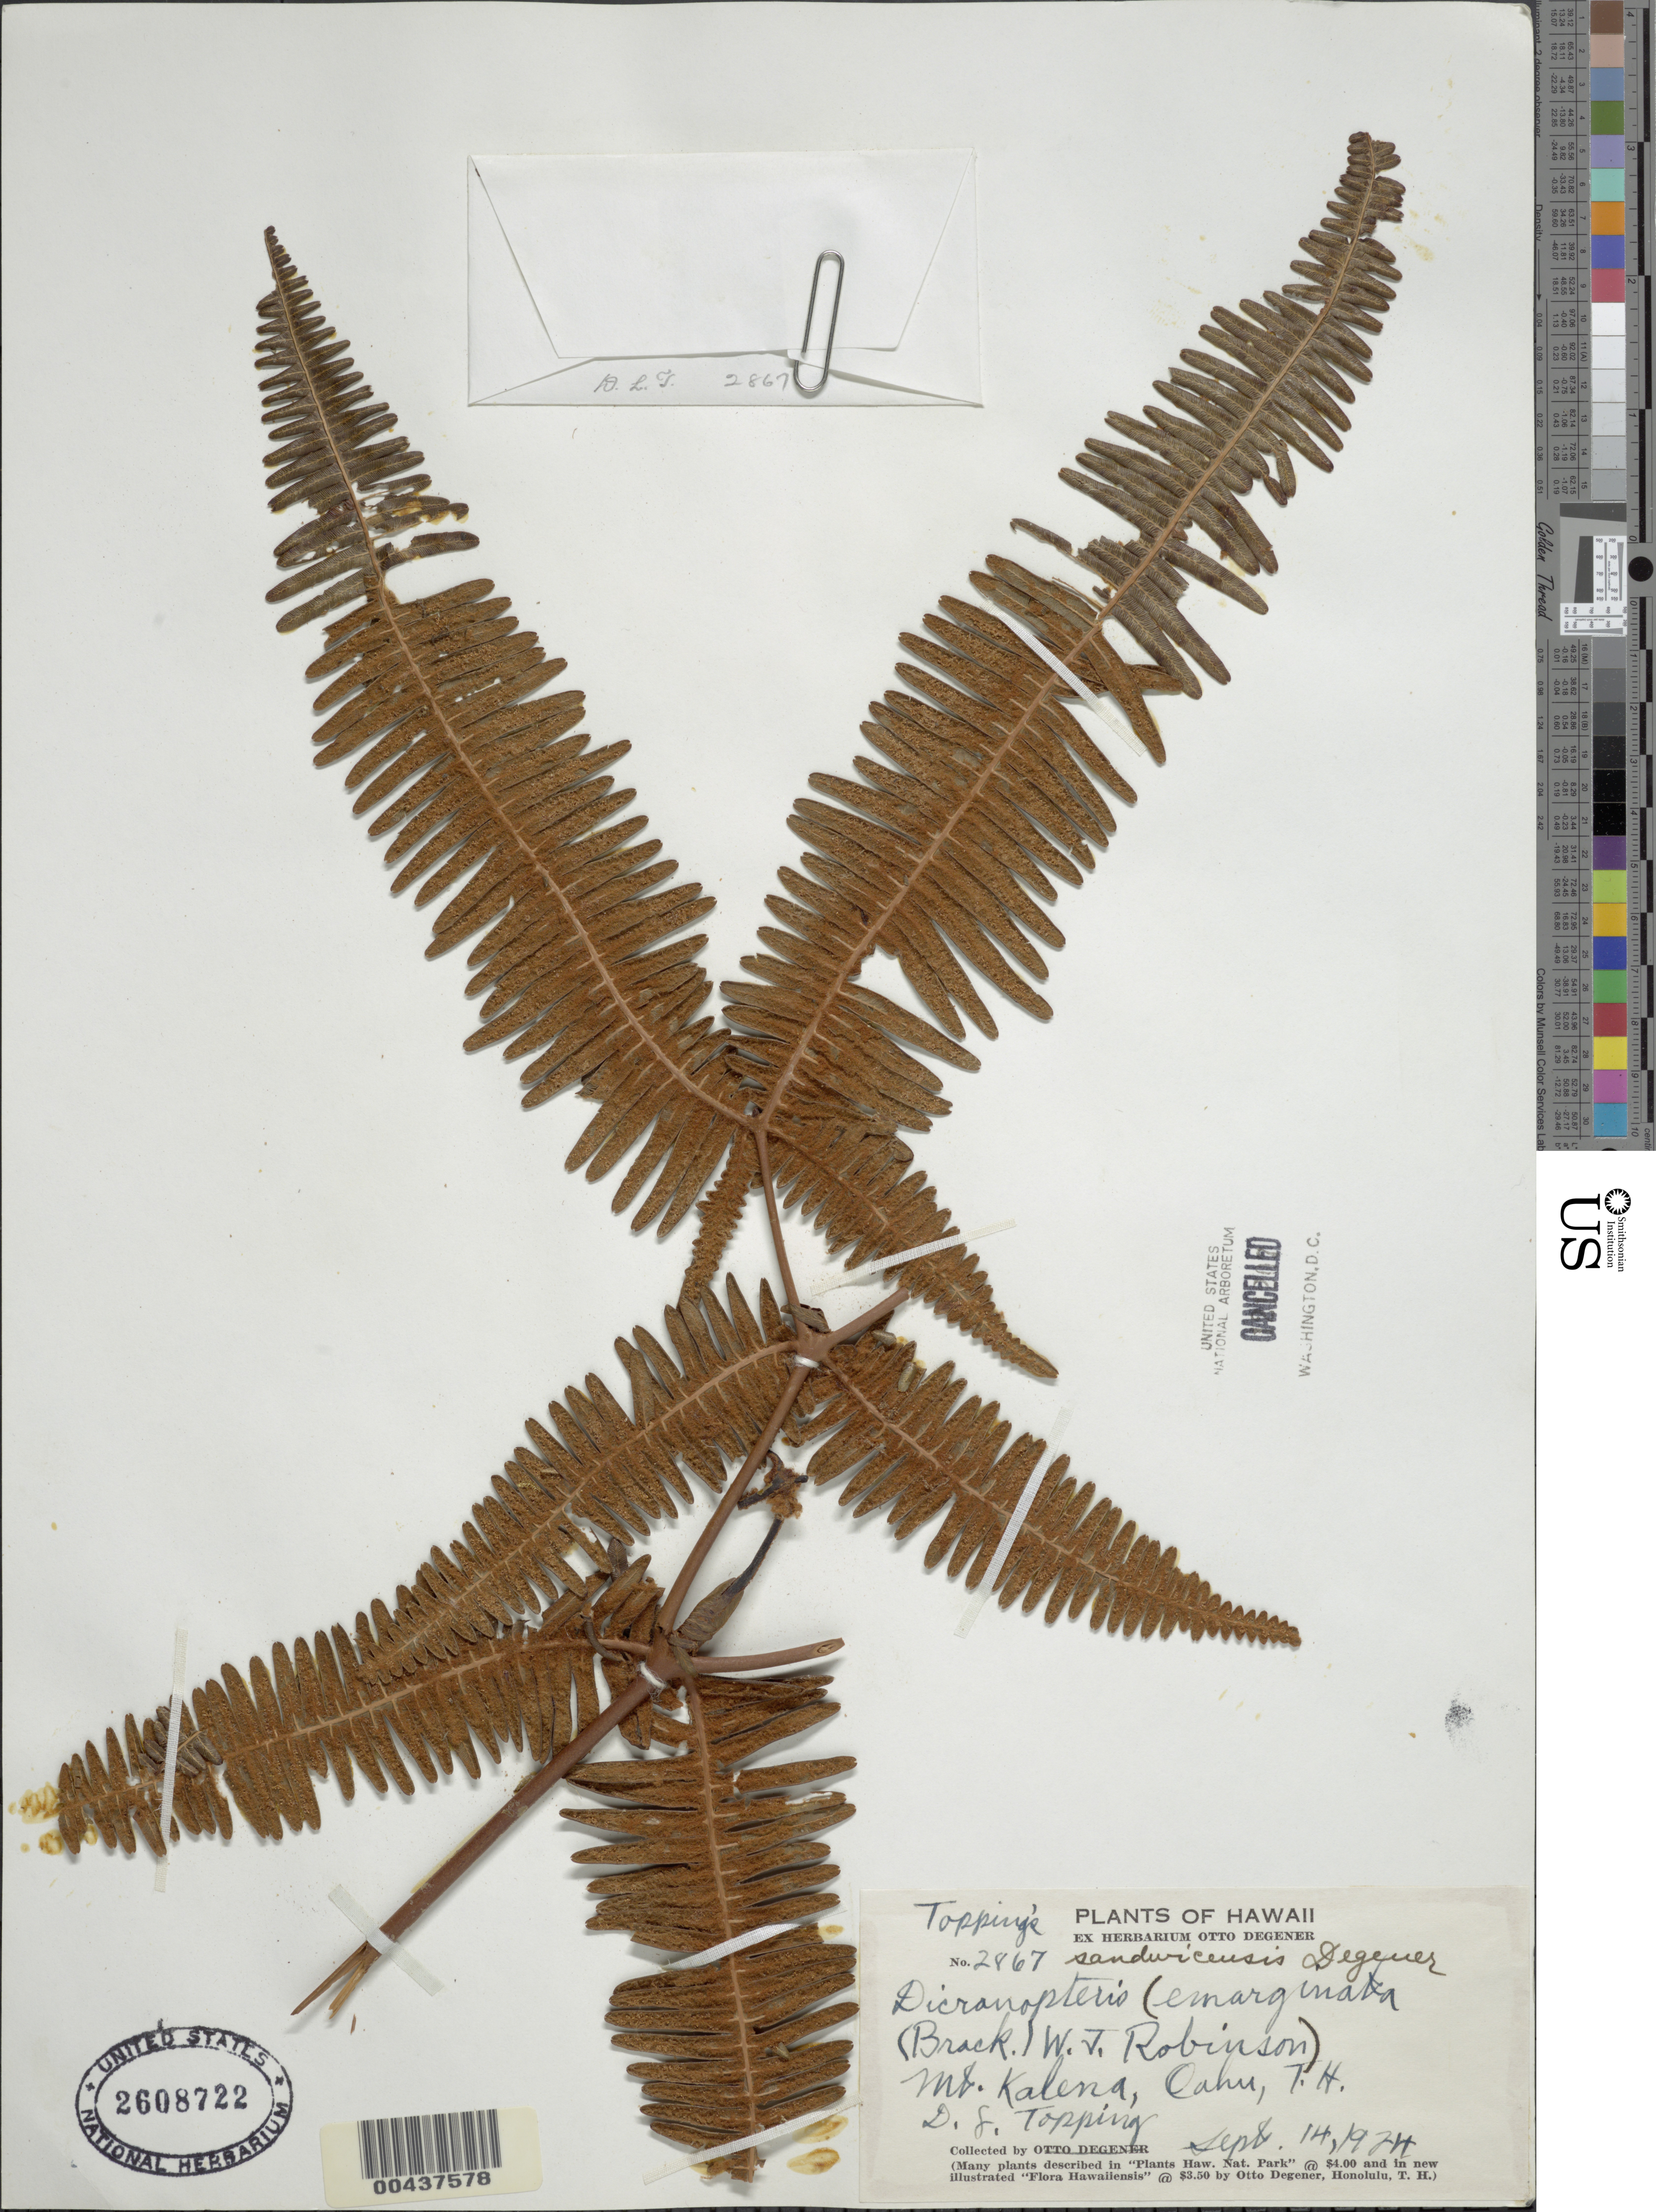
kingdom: Plantae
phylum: Tracheophyta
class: Polypodiopsida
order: Gleicheniales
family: Gleicheniaceae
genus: Dicranopteris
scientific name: Dicranopteris linearis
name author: (Burm. f.) Underw.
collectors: D. L. Topping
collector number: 2867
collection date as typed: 14 Sep 1924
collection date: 1924-09-14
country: United States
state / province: Hawaii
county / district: Honolulu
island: Oahu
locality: Mt. Kalena, Oahu, T.H.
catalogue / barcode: US 2608722